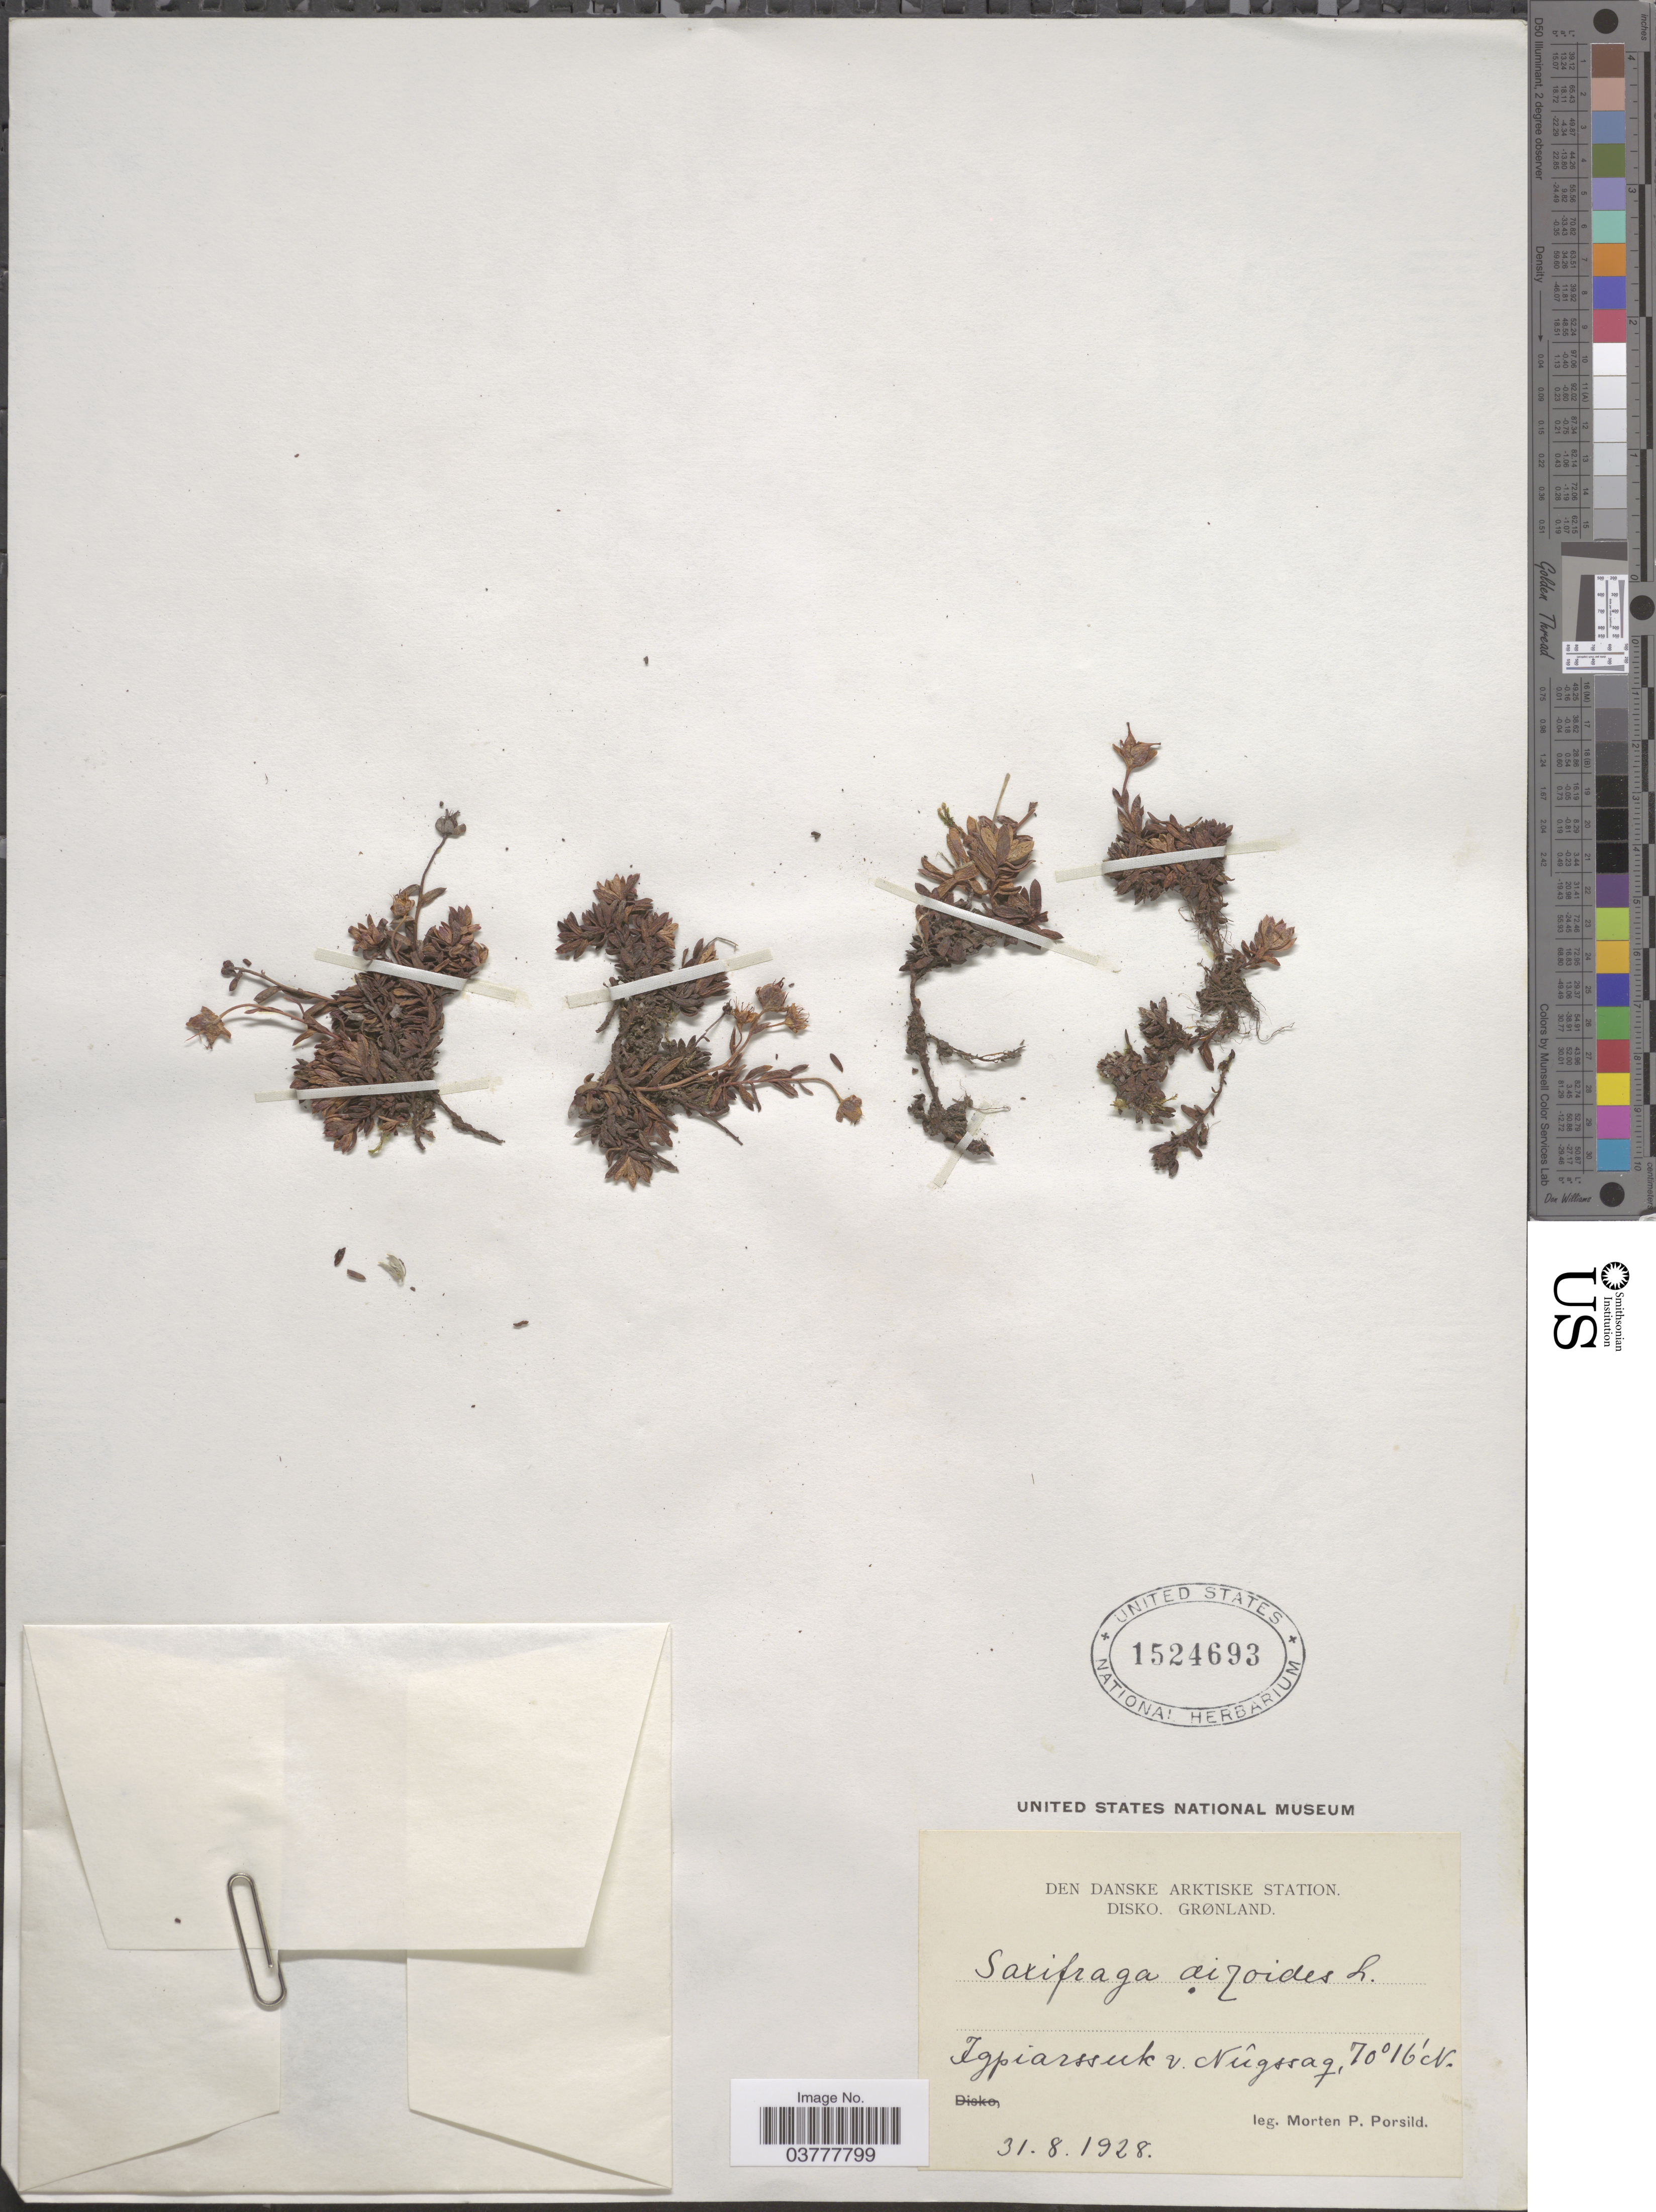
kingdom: Plantae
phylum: Tracheophyta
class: Magnoliopsida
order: Saxifragales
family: Saxifragaceae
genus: Saxifraga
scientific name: Saxifraga aizoides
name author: L.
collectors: M. P. Porsild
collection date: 1928-08-31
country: Greenland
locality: Den Danske Arktiske Station. Disko. Grønland. Igpiarssuk v. Nûgssaq.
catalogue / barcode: US 1524693